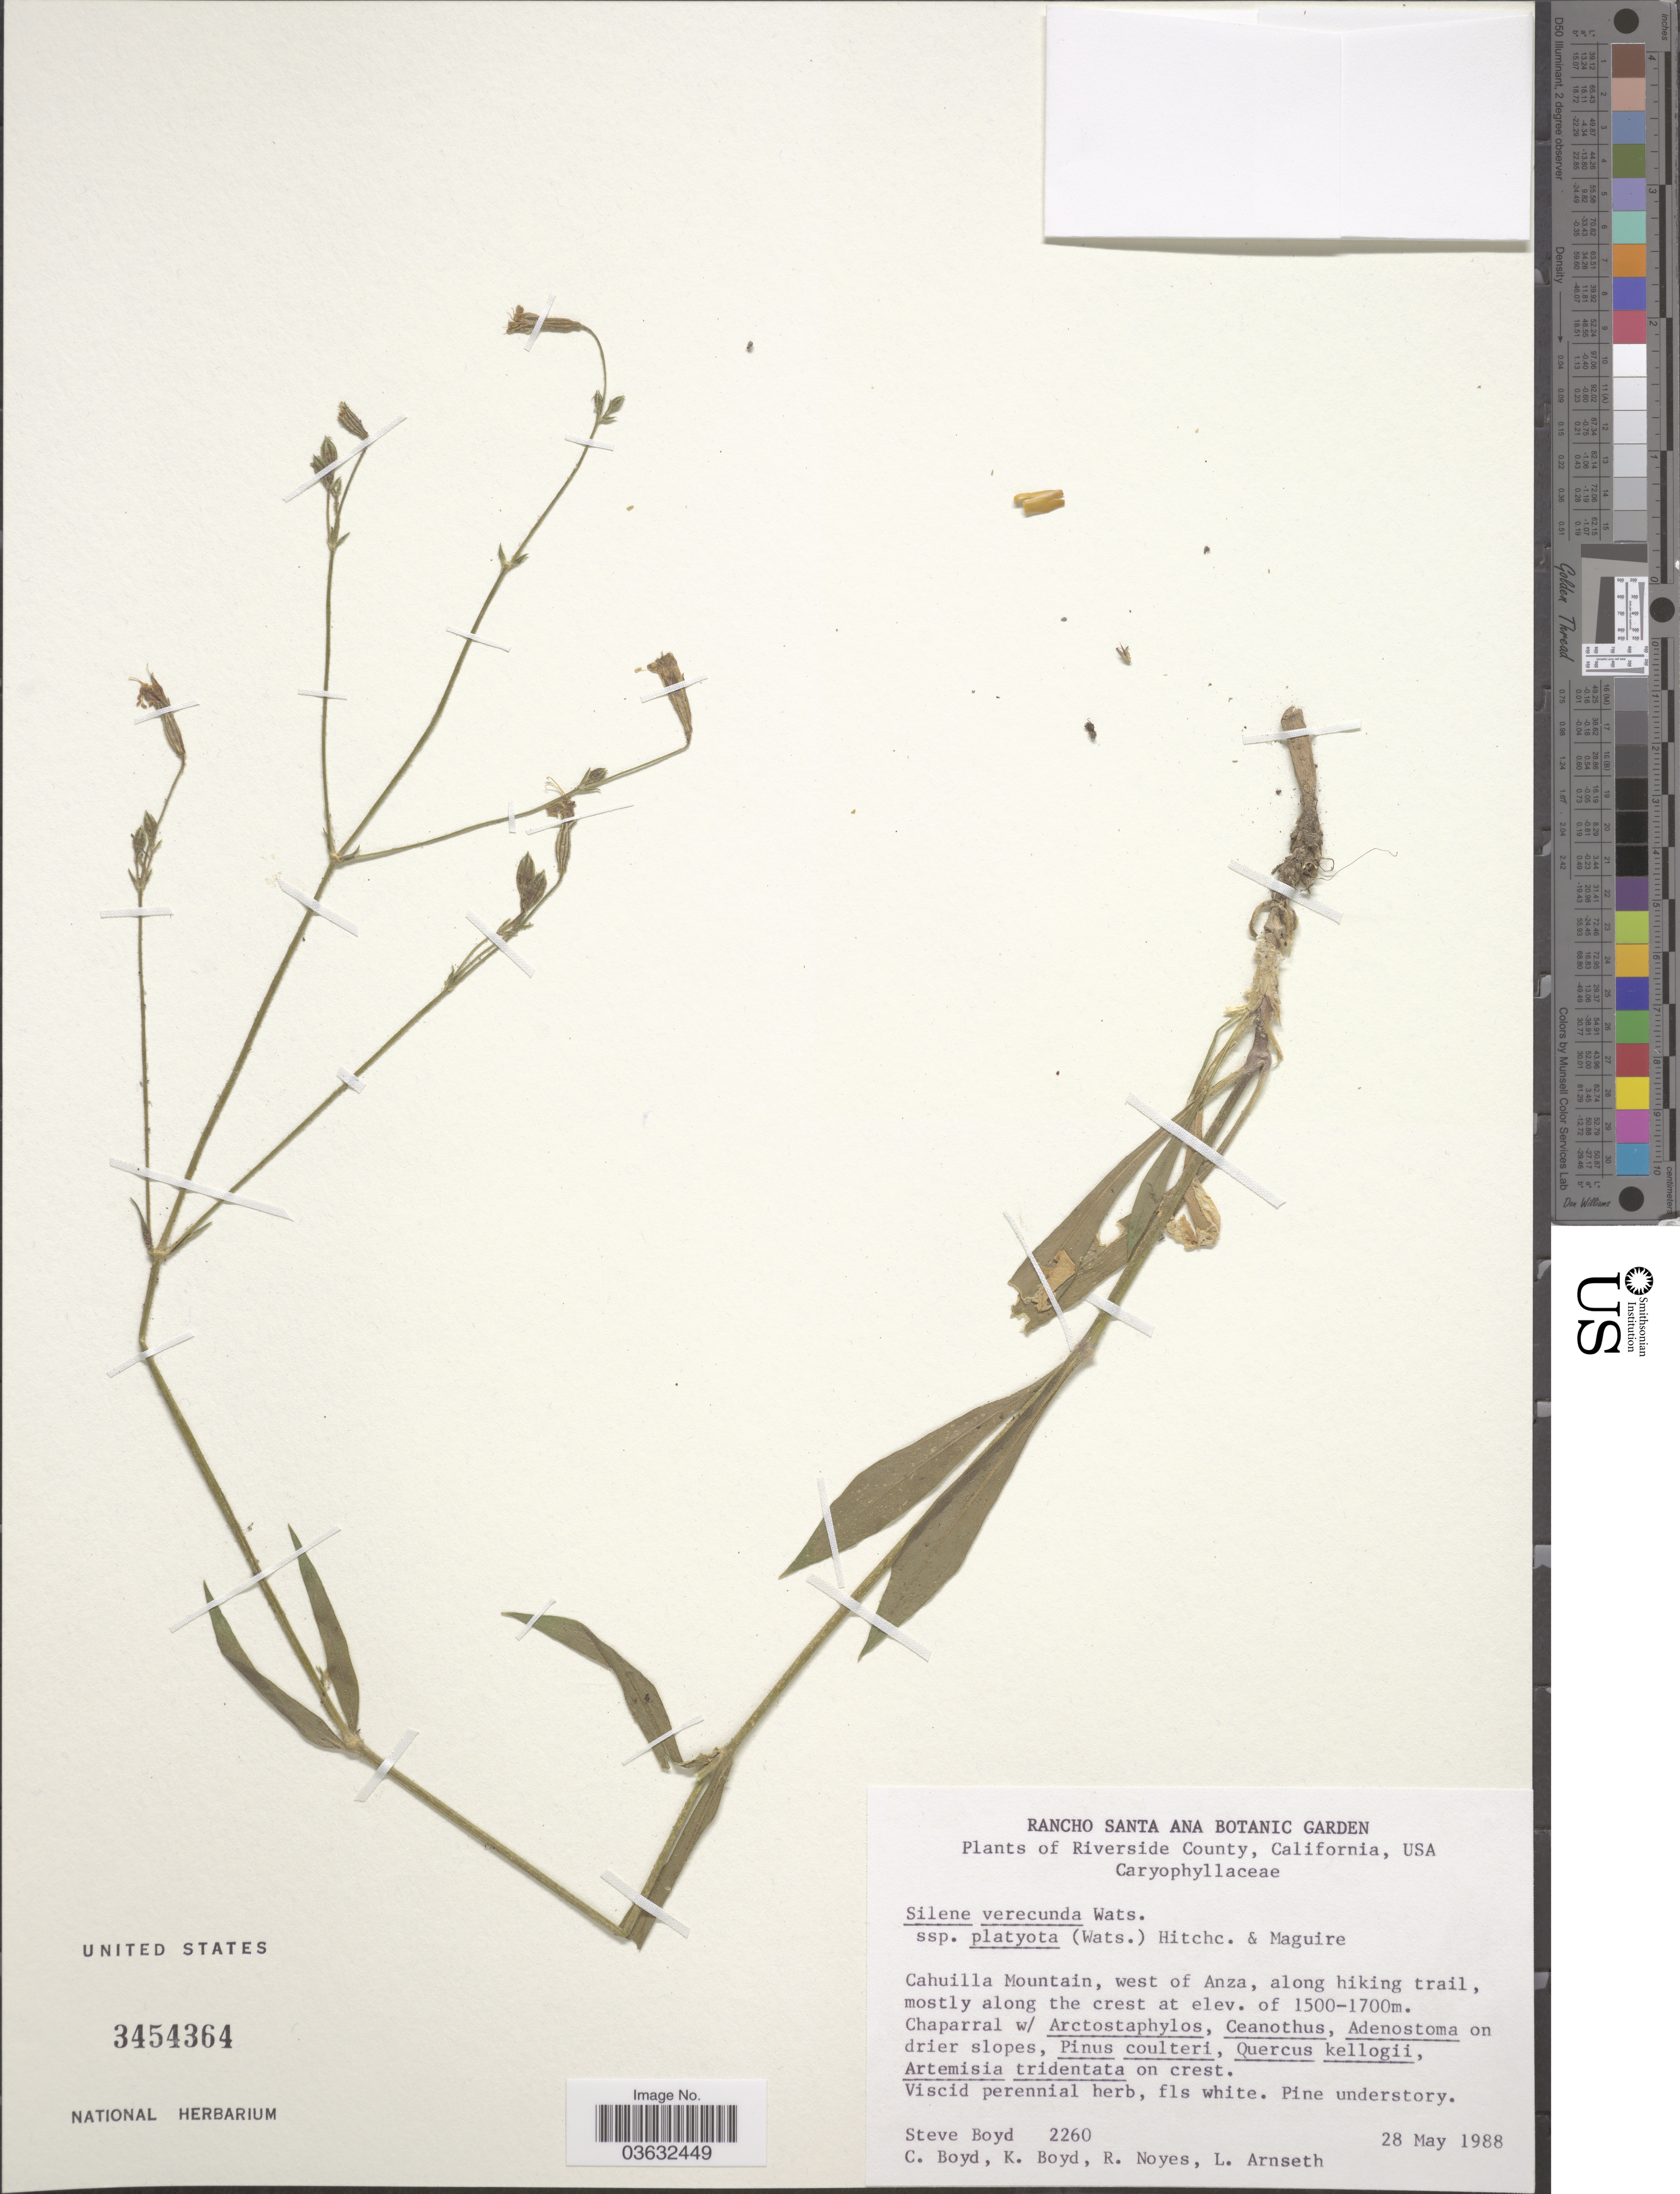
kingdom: Plantae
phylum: Tracheophyta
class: Magnoliopsida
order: Caryophyllales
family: Caryophyllaceae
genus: Silene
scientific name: Silene verecunda subsp. platyota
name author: (S. Watson) C.L. Hitchc. & Maguire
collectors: S. Boyd, C. Boyd, K. Boyd, R. Noyes & L. Arnseth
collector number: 2260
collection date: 1988-05-28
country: United States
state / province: California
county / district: Riverside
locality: Riverside County. Cahuilla Mountain, west of Anza, along hiking trail, mostly along the crest.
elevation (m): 1500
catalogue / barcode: US 3454364